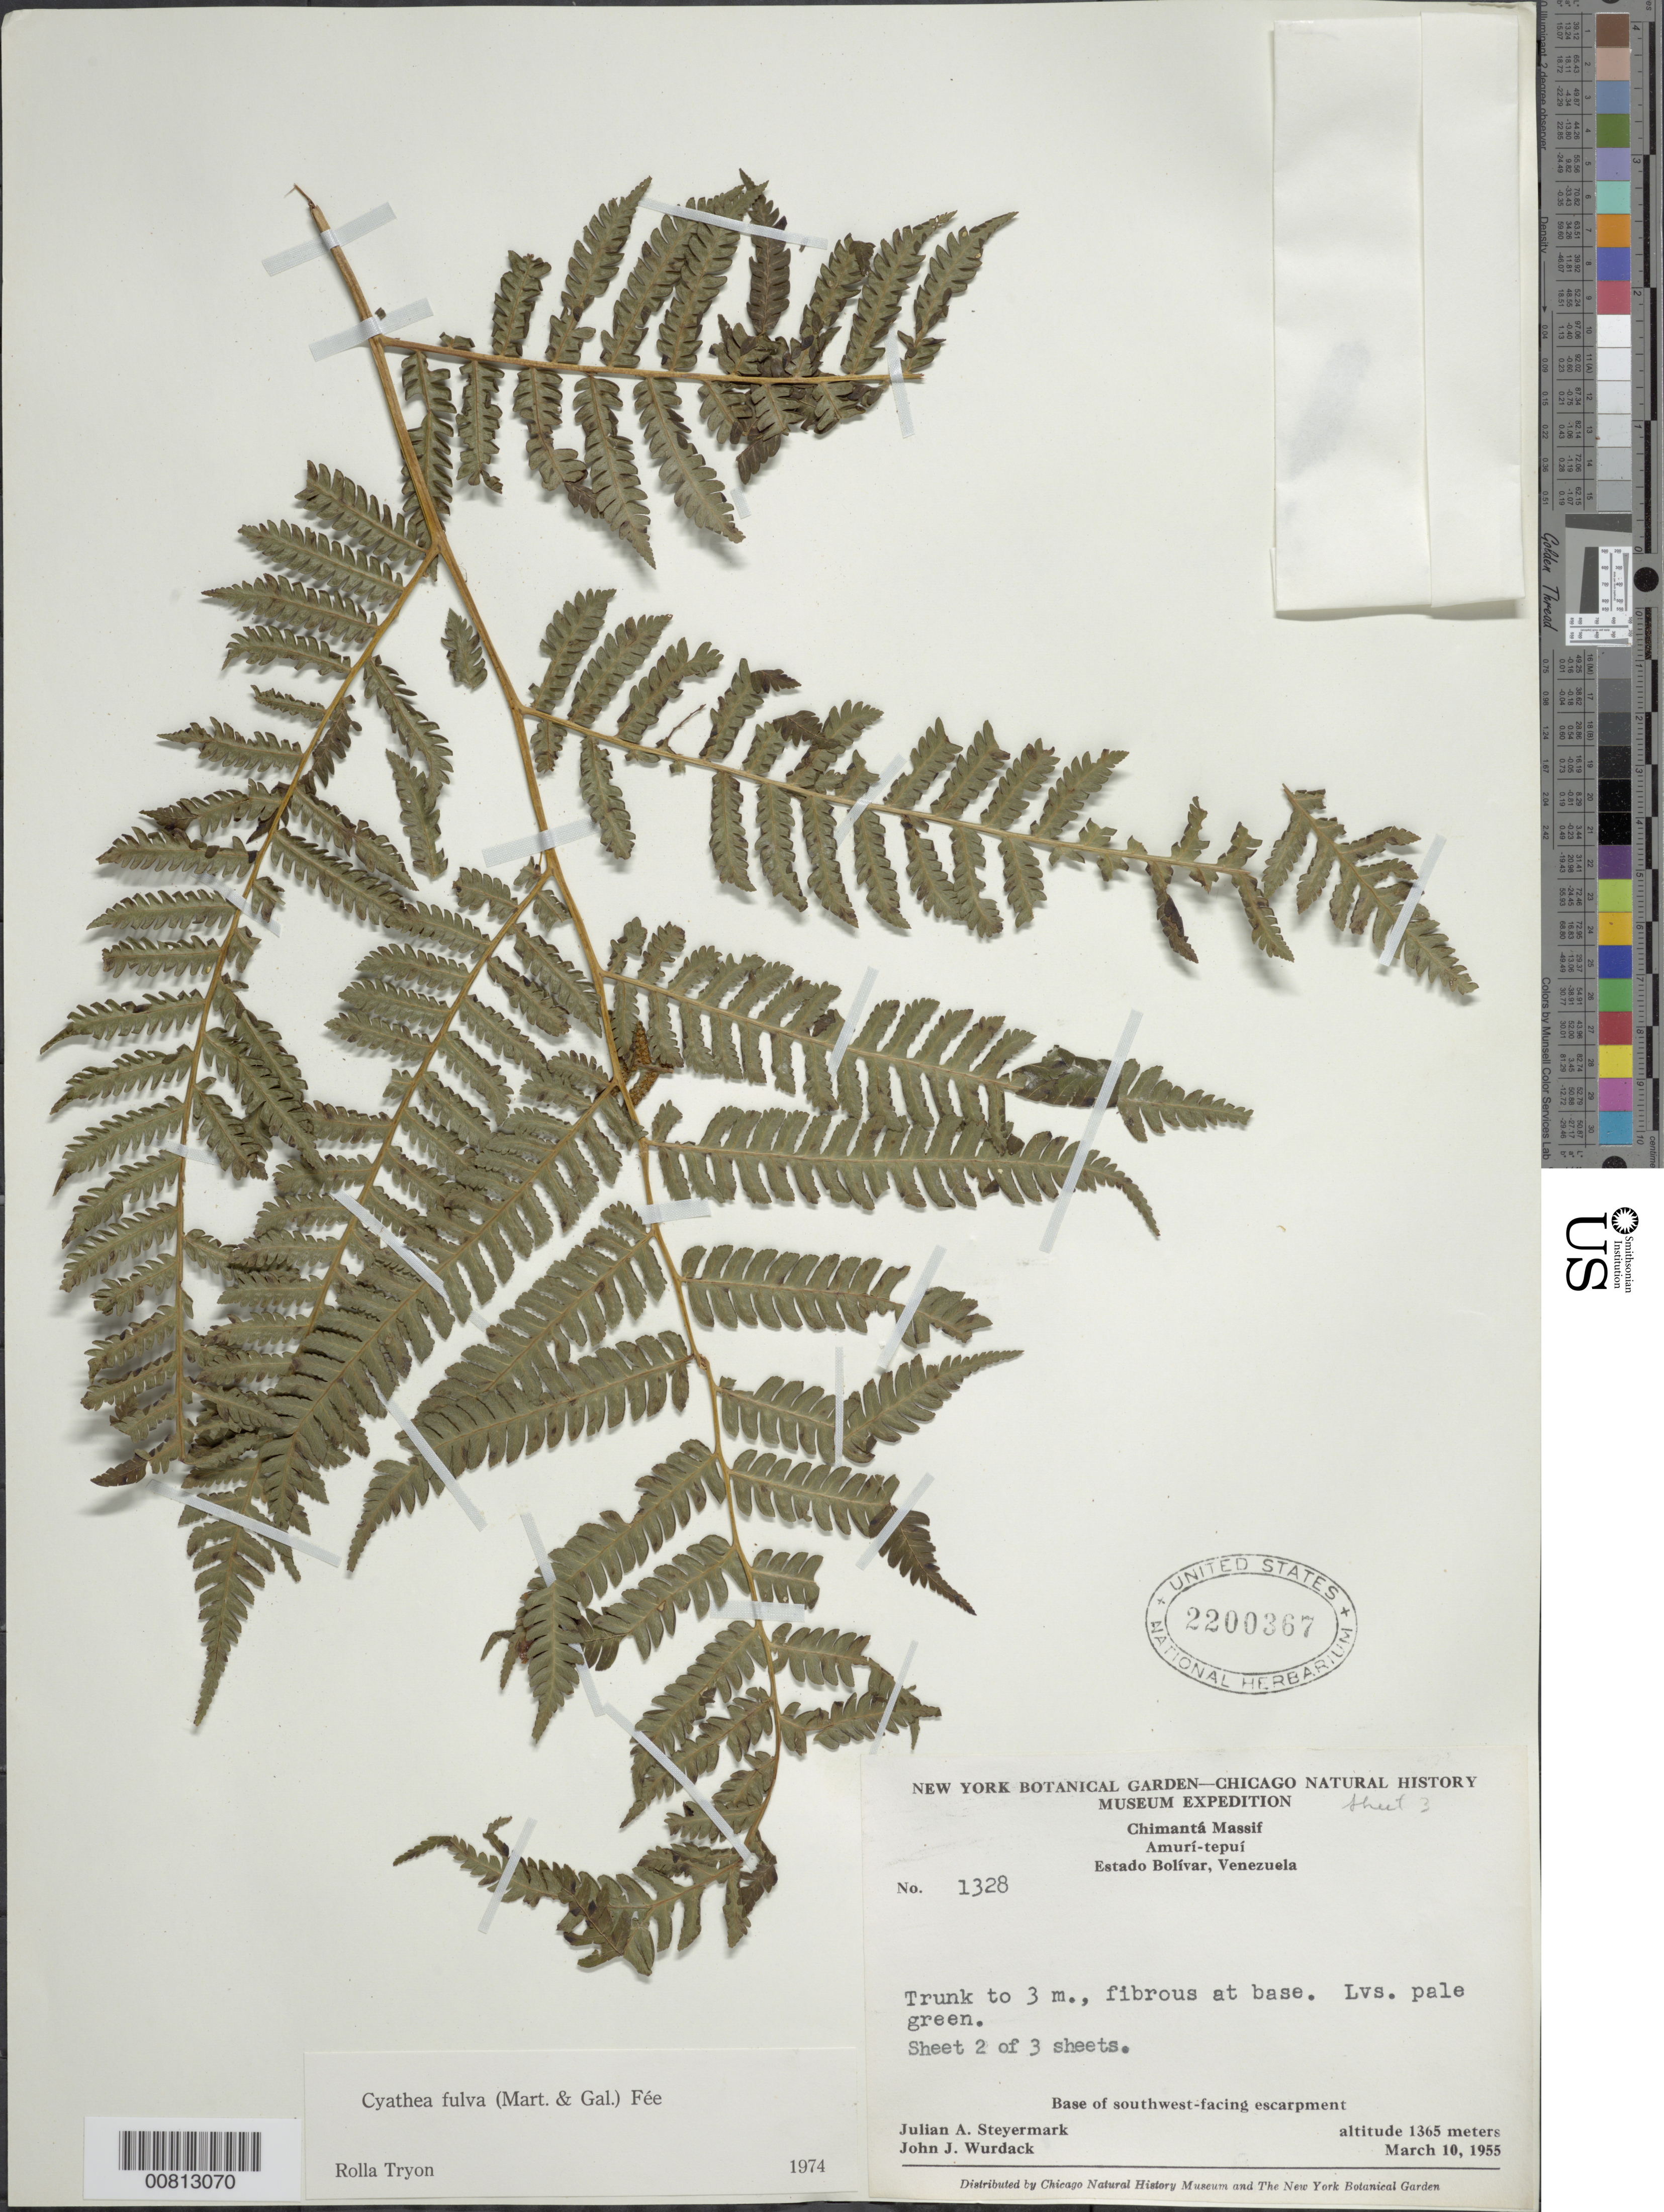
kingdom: Plantae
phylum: Tracheophyta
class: Polypodiopsida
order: Cyatheales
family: Cyatheaceae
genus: Cyathea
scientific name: Cyathea fulva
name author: (M. Martens & Galeotti) Fée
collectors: J. Steyermark & J. J. Wurdack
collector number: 1328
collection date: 1955-03-10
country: Venezuela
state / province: Bolivar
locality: Chimantá Massif. Amurí-tepuí. Estado Bolívar, Venezuela. Base of southwest-facing escarpment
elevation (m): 1365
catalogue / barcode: US 2200367